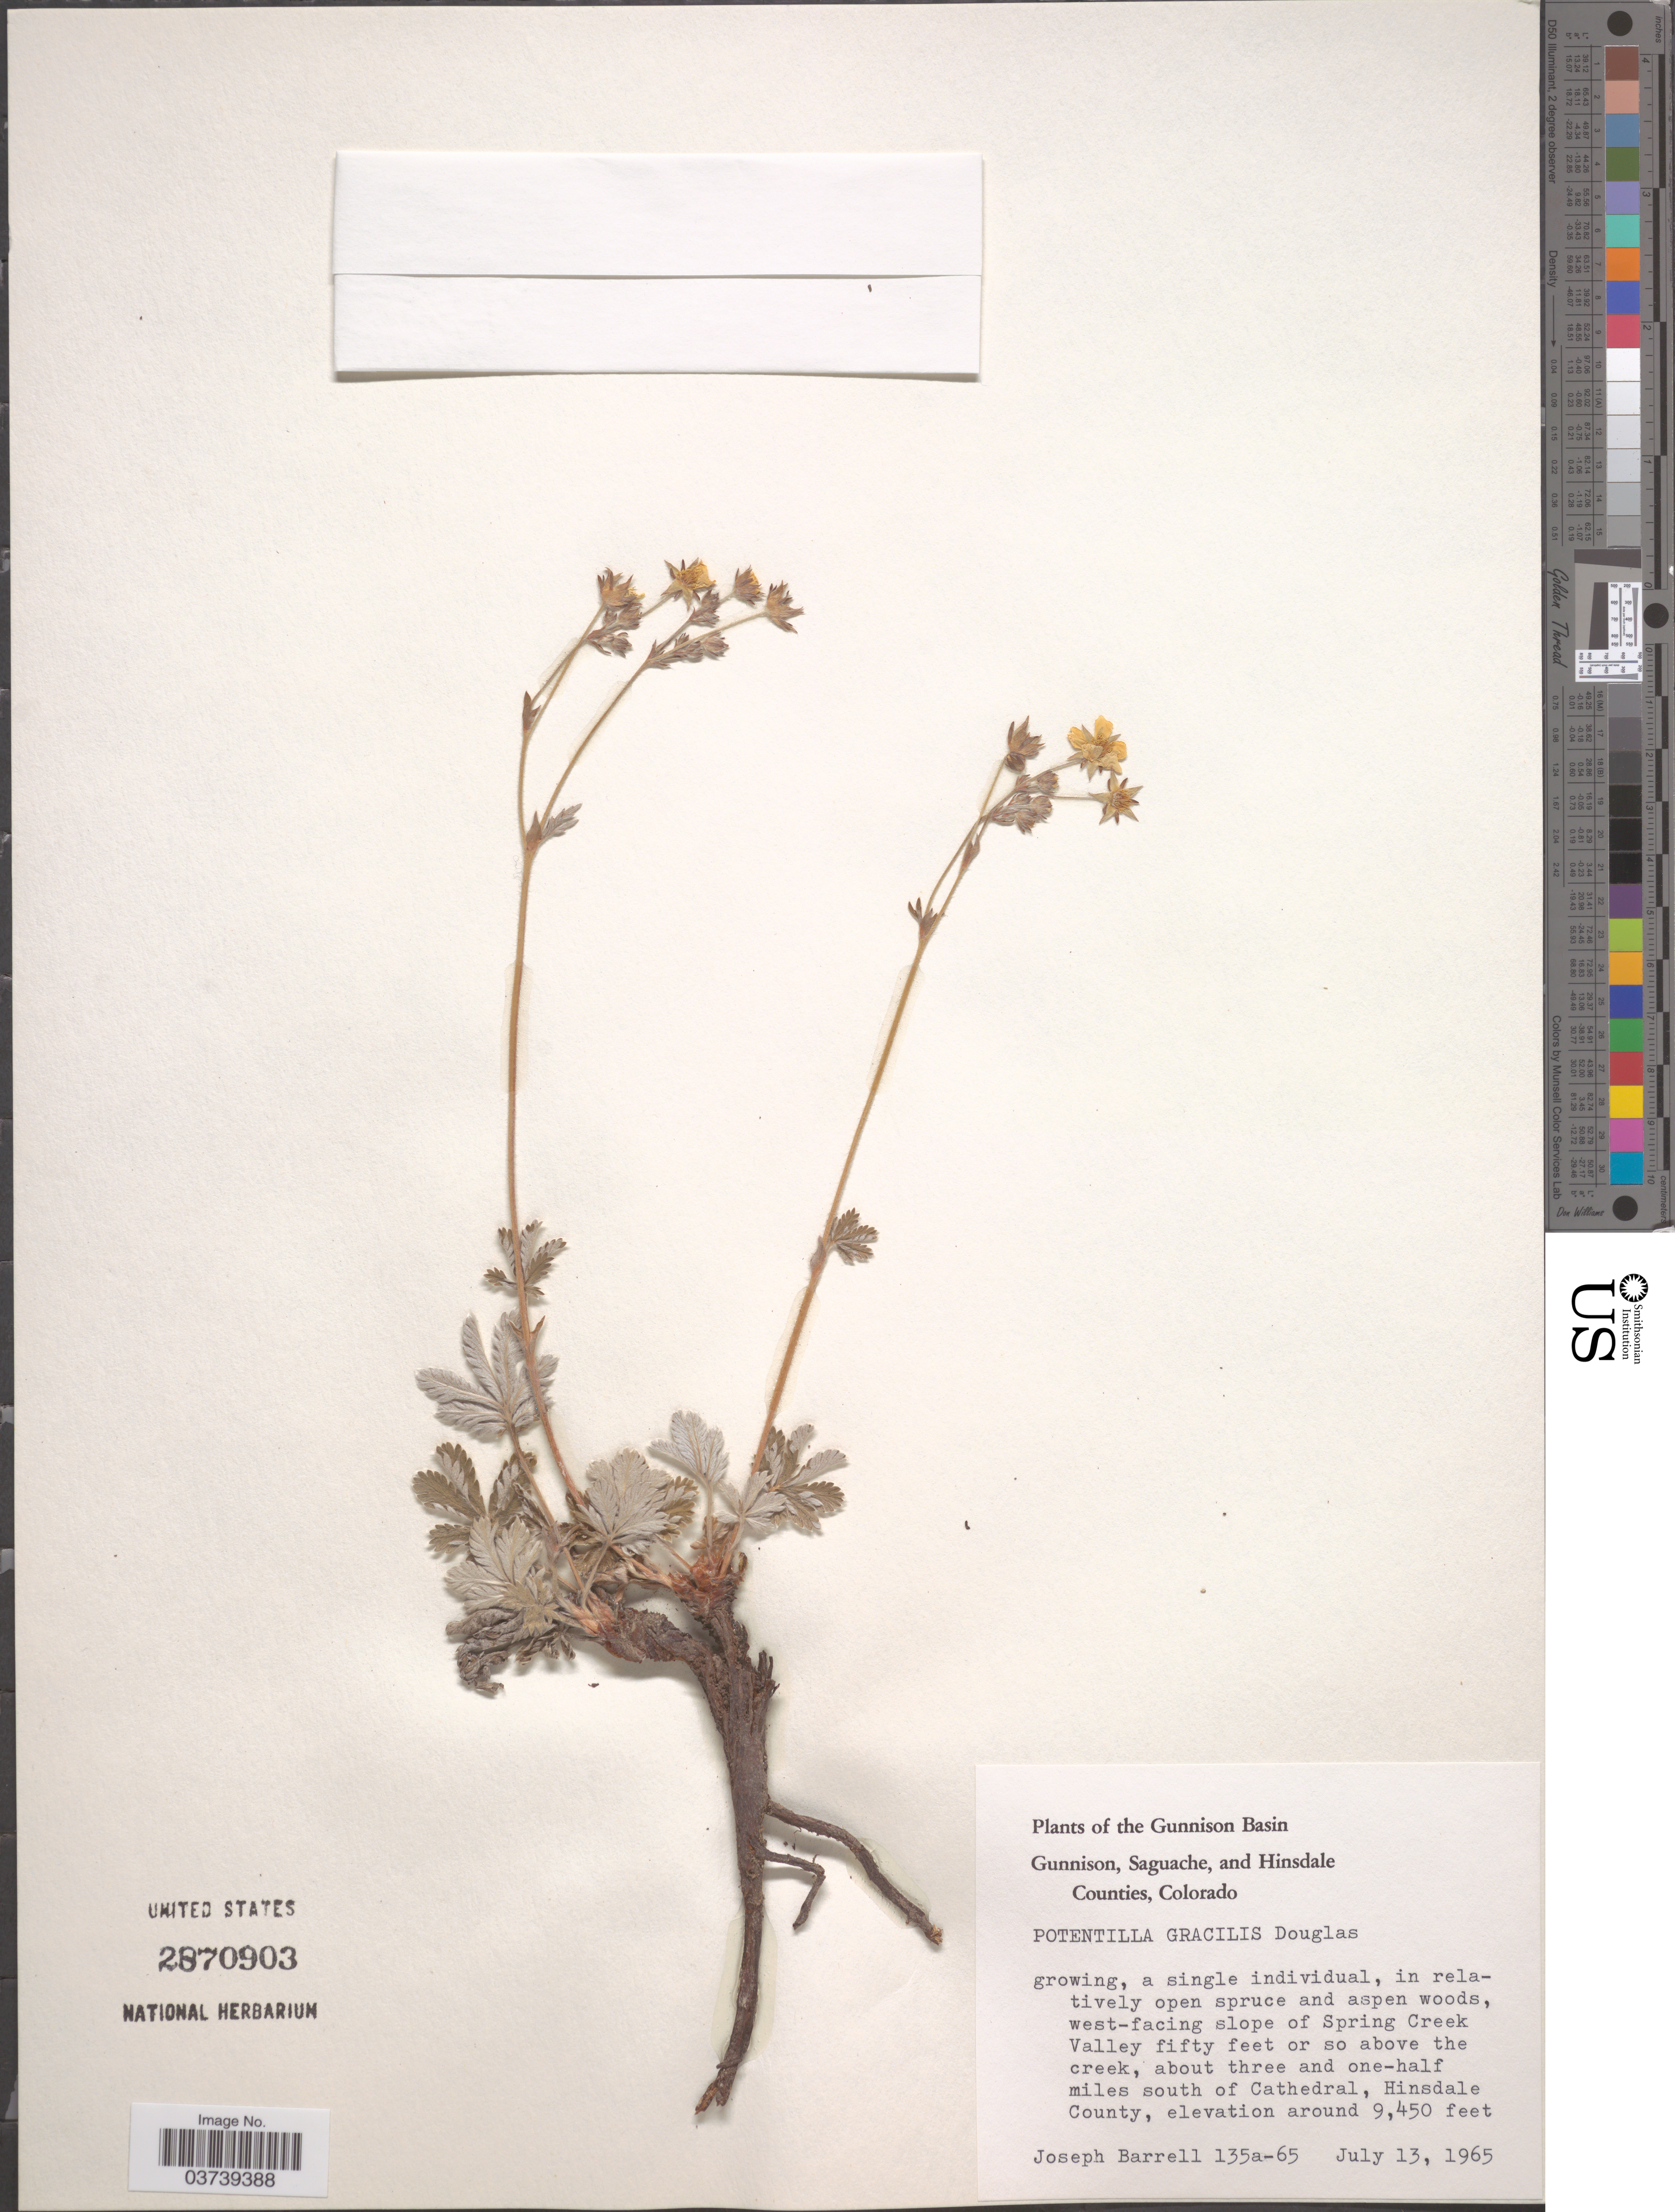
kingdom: Plantae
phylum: Tracheophyta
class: Magnoliopsida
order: Rosales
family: Rosaceae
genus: Potentilla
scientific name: Potentilla gracilis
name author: Douglas ex Hook.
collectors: J. Barrell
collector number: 135a-65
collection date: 1965-07-13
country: United States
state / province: Colorado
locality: Gunnison Basin. West-facing slope of Spring Creek. Valley fifty feet or so above the creek, about three and one-half miles south of Cathedral, Hinsdale County.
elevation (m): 2880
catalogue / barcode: US 2870903